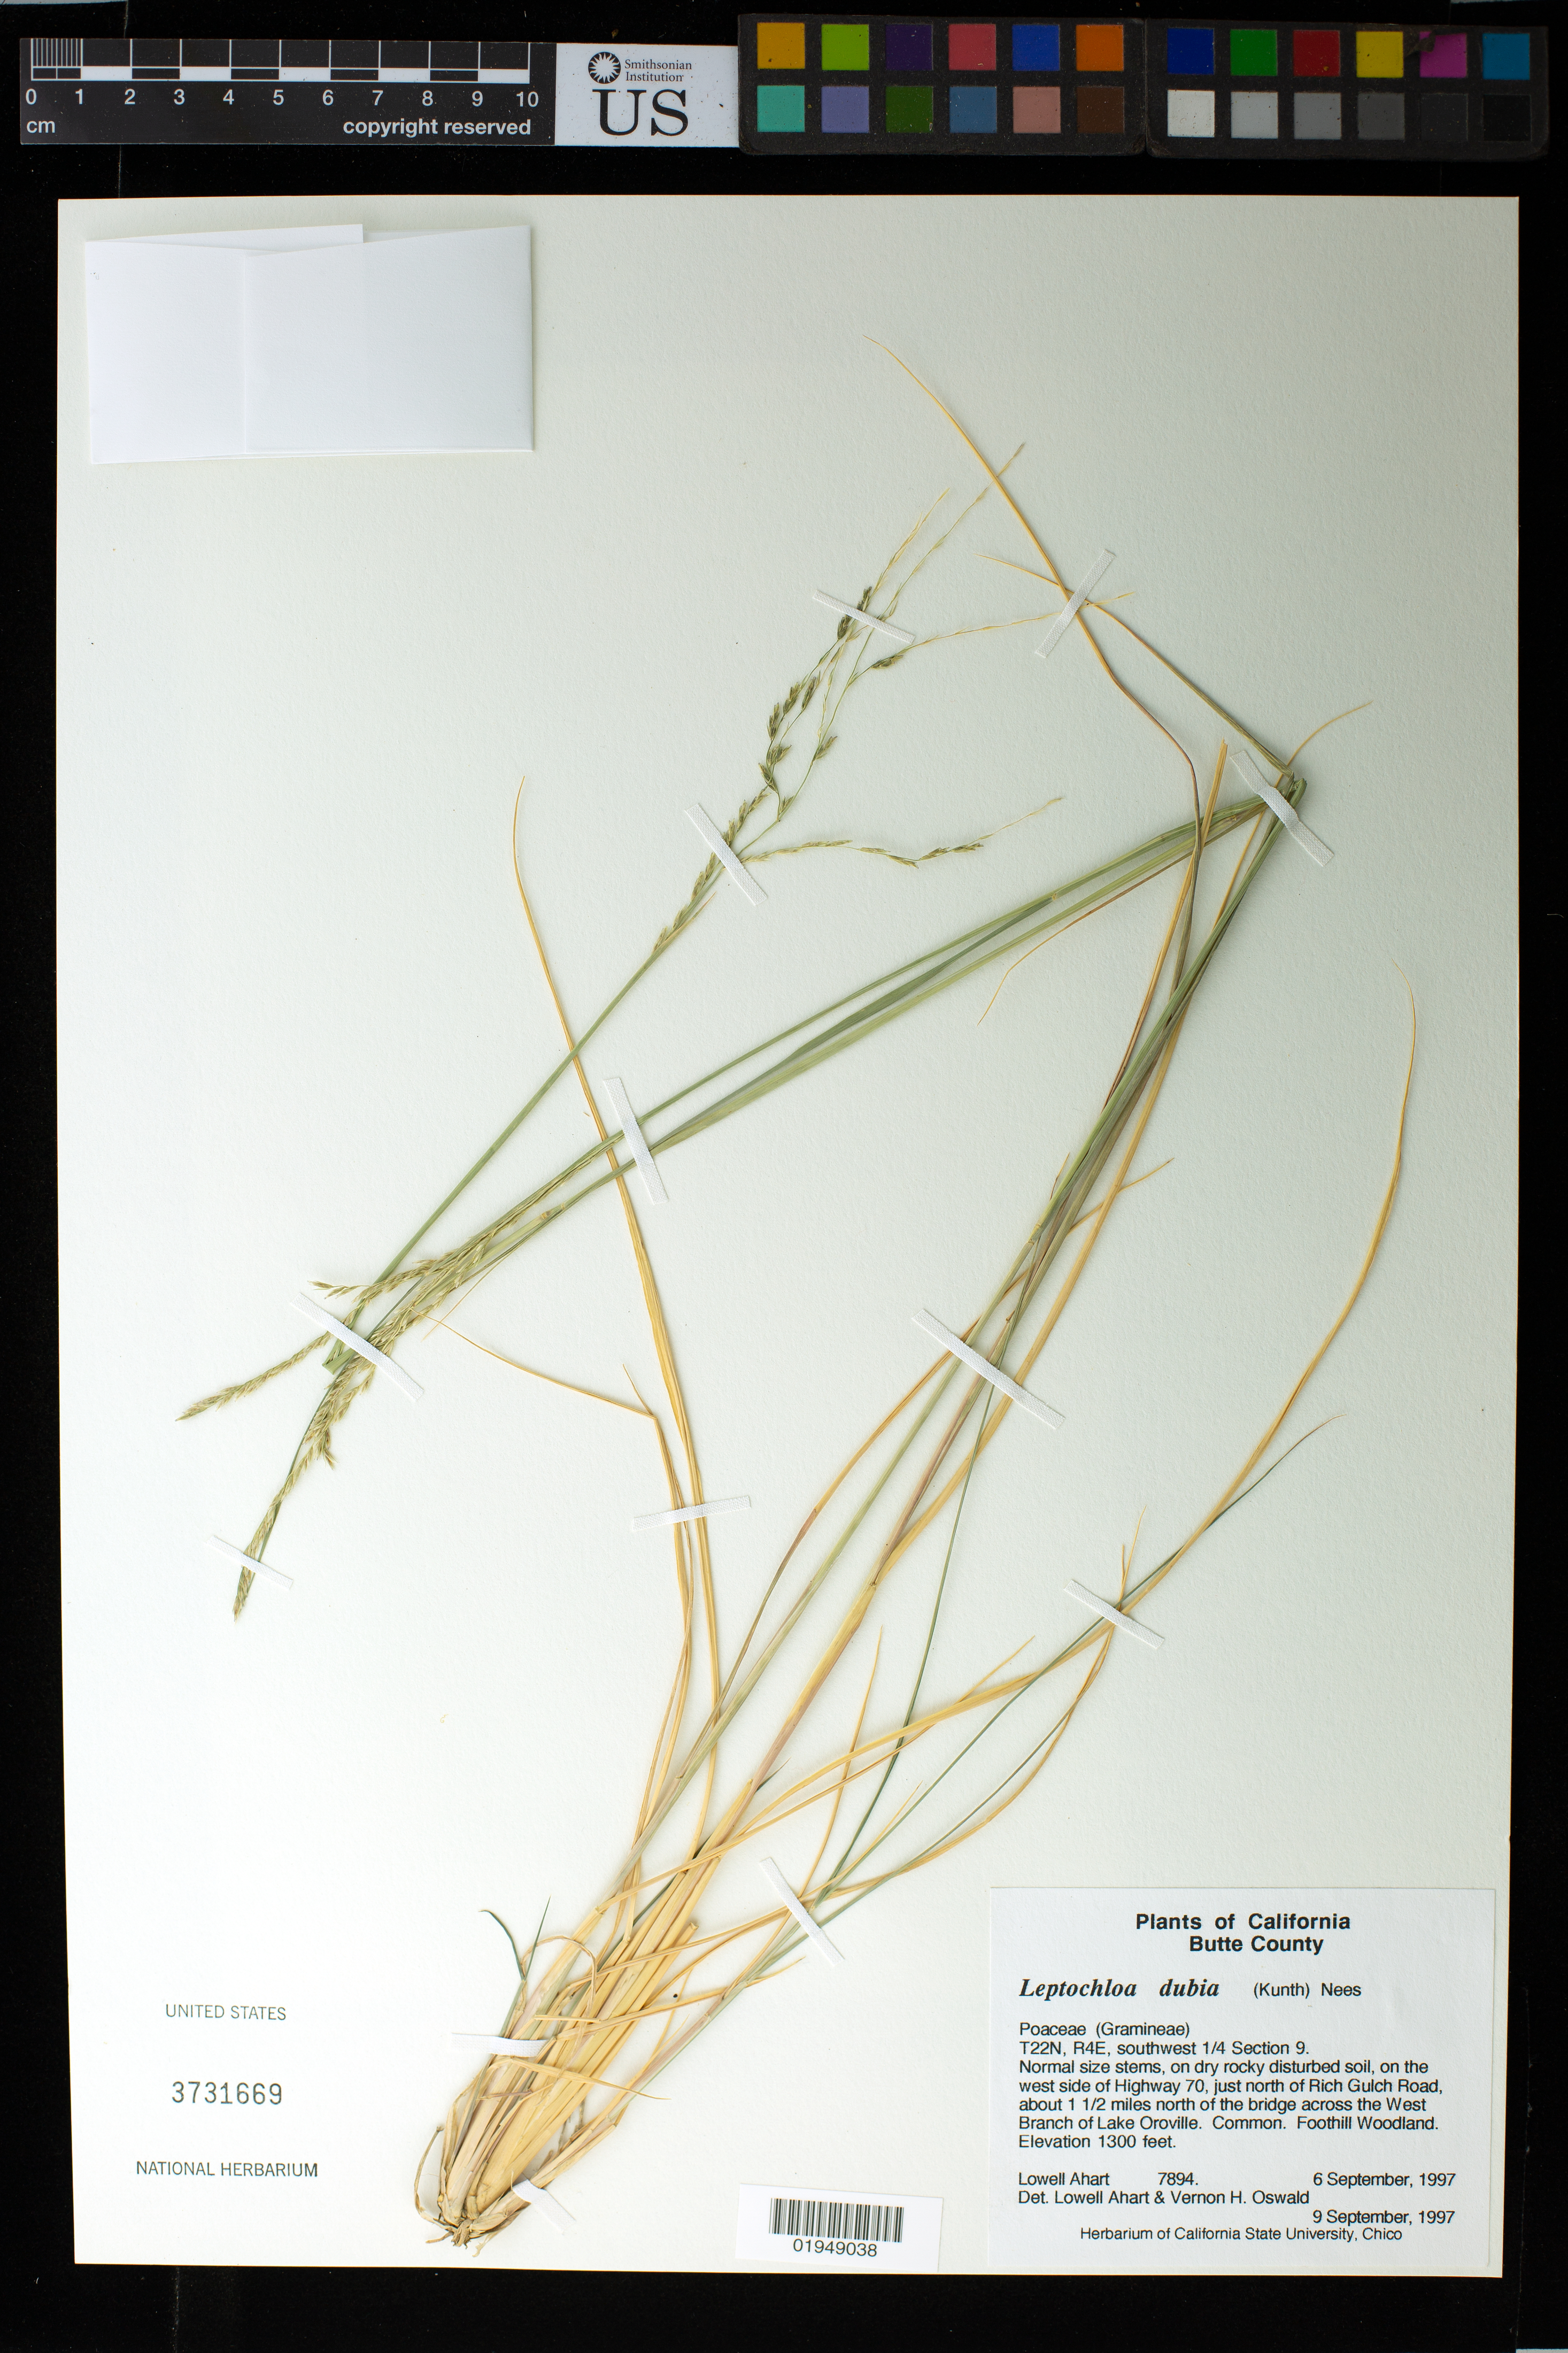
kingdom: Plantae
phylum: Tracheophyta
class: Liliopsida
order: Poales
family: Poaceae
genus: Disakisperma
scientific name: Disakisperma dubium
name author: (Kunth) P.M. Peterson & N. Snow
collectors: L. Ahart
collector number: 7894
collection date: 1997-09-06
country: United States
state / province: California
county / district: Butte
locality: On the west side of Highway 70, just north of Rich Gulch Road, about 1 1/2 miles north of the bridge across the West Branch of Lake Oroville. T22N, R4E, southwest 1/4 Section 9.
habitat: foothill woodland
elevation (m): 396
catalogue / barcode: US 3731669